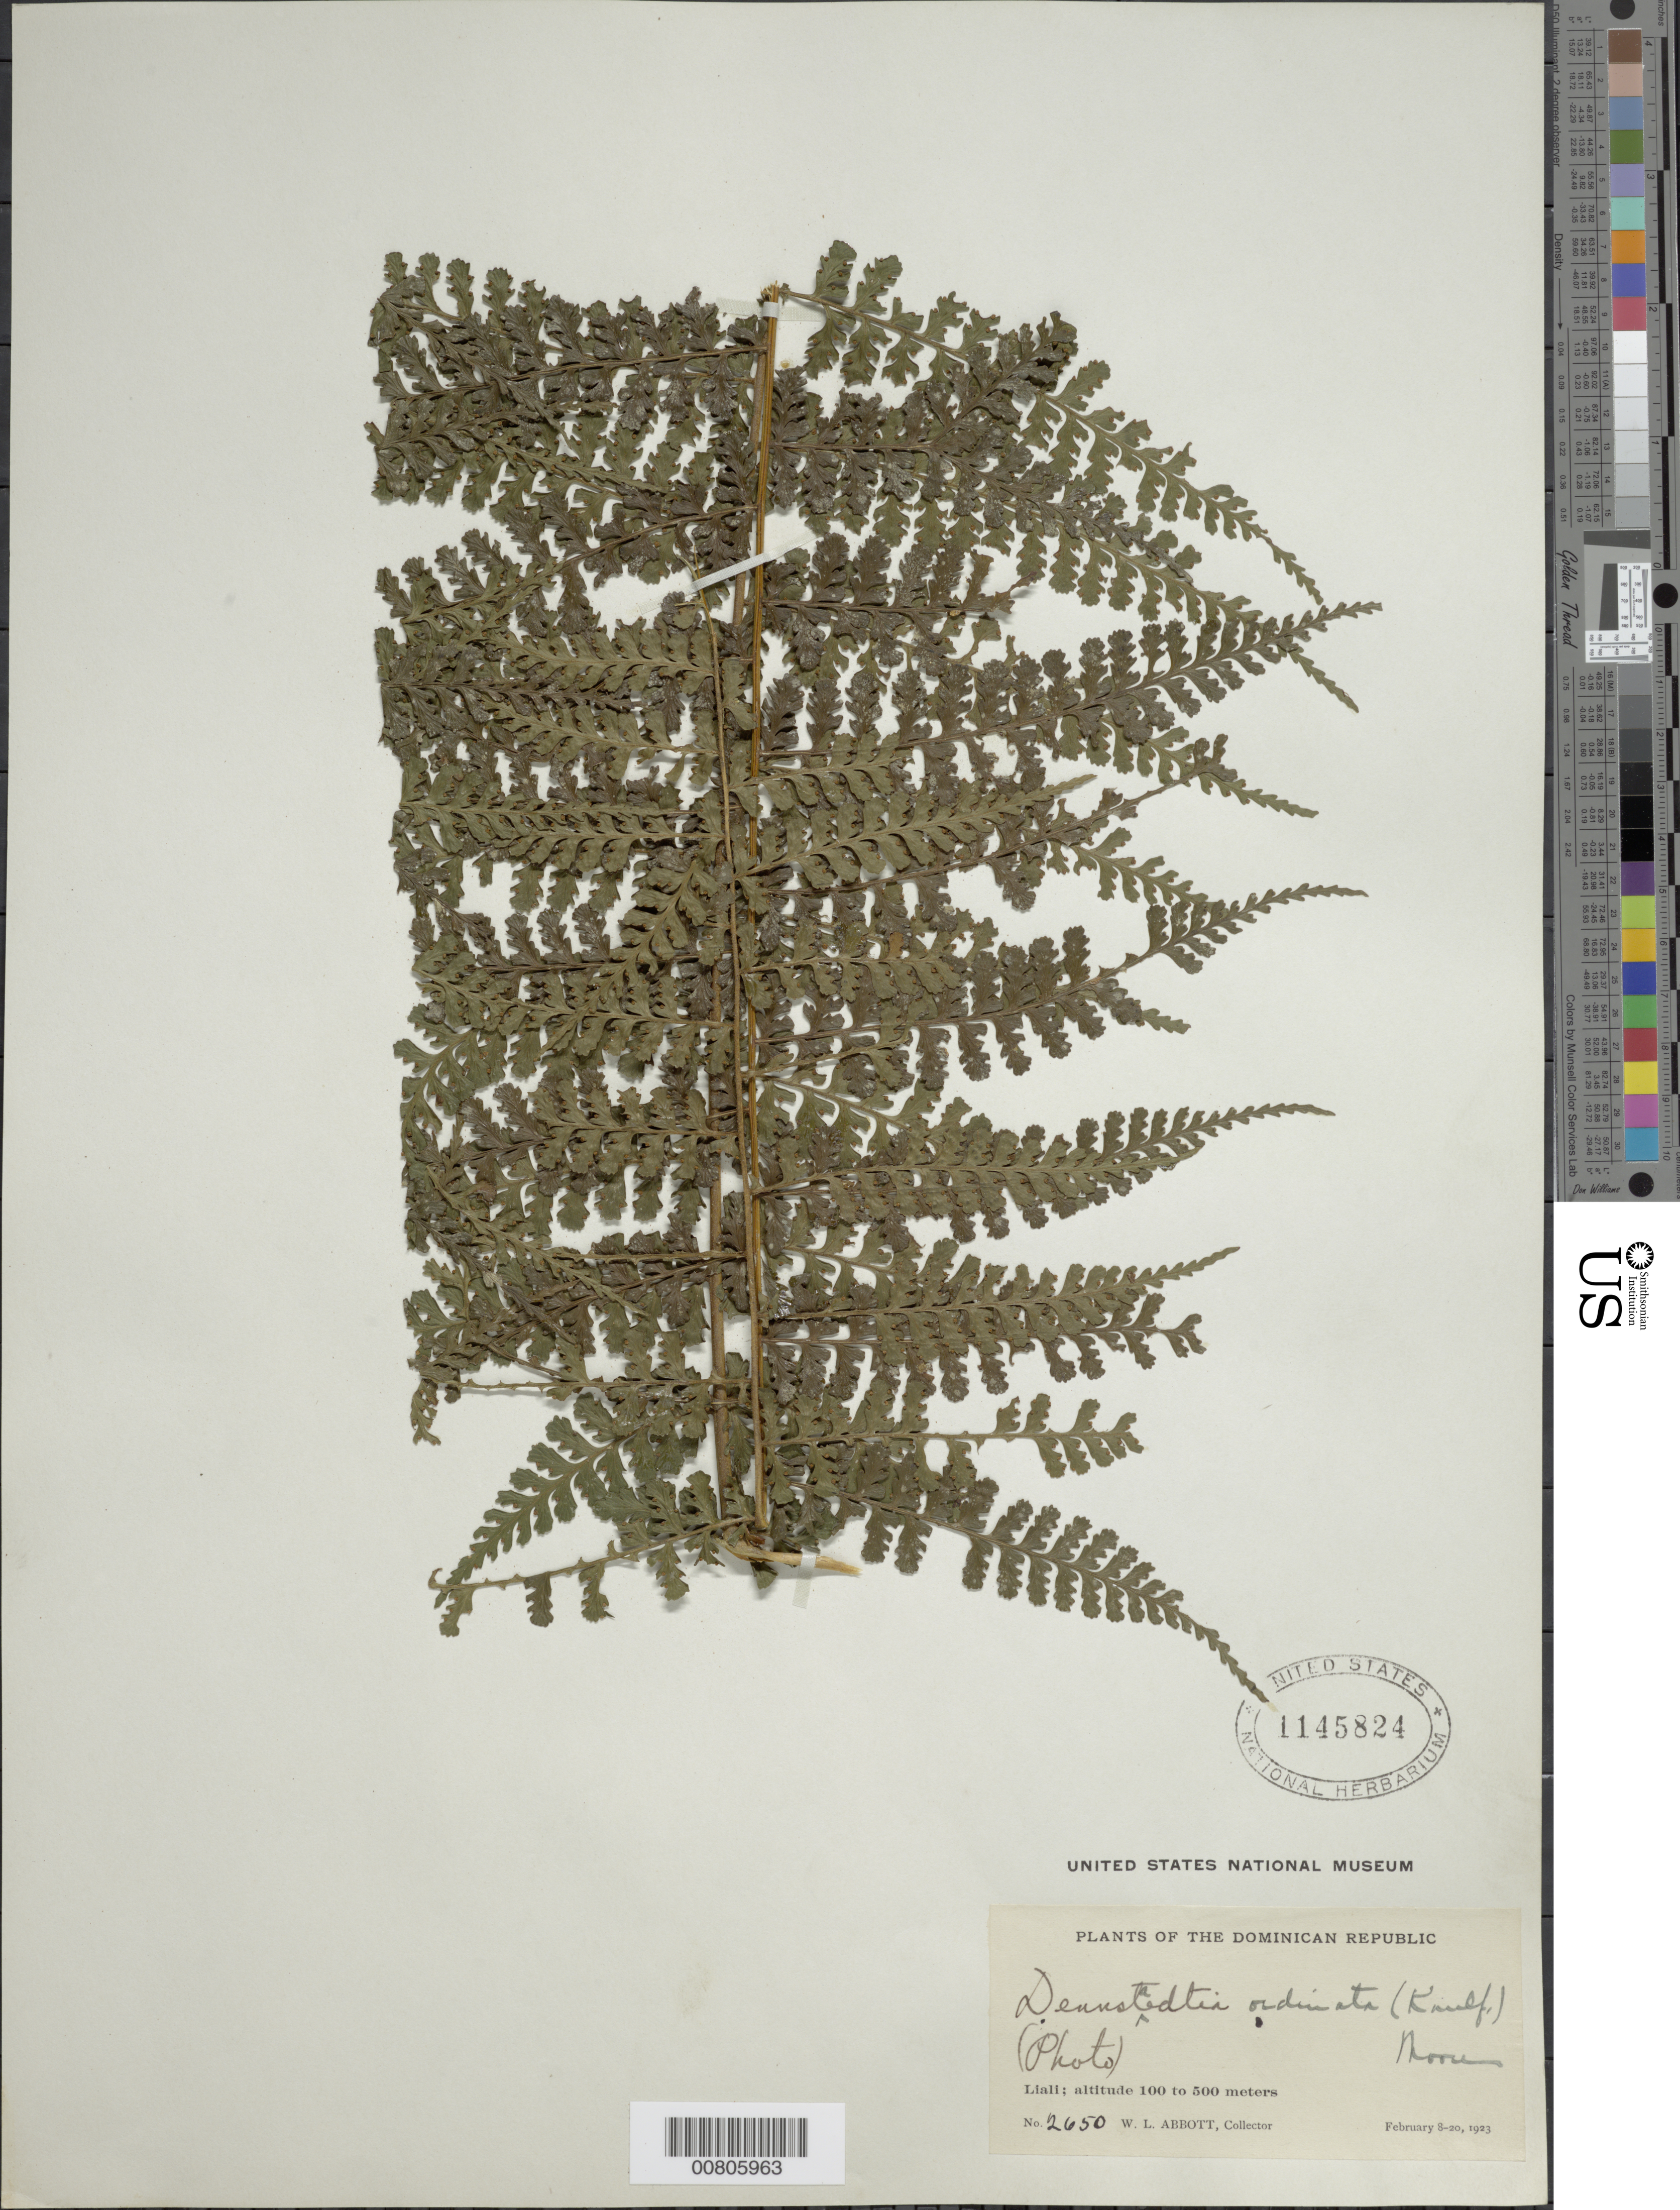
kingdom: Plantae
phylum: Tracheophyta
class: Polypodiopsida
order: Polypodiales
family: Dennstaedtiaceae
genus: Dennstaedtia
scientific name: Dennstaedtia dissecta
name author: (Sw.) T. Moore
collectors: W. L. Abbott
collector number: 2650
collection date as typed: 08 Feb 1923 to 20 Feb 1923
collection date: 1923-02-08/1923-02-20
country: Dominican Republic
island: Hispaniola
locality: Liali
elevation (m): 100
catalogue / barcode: US 1145824